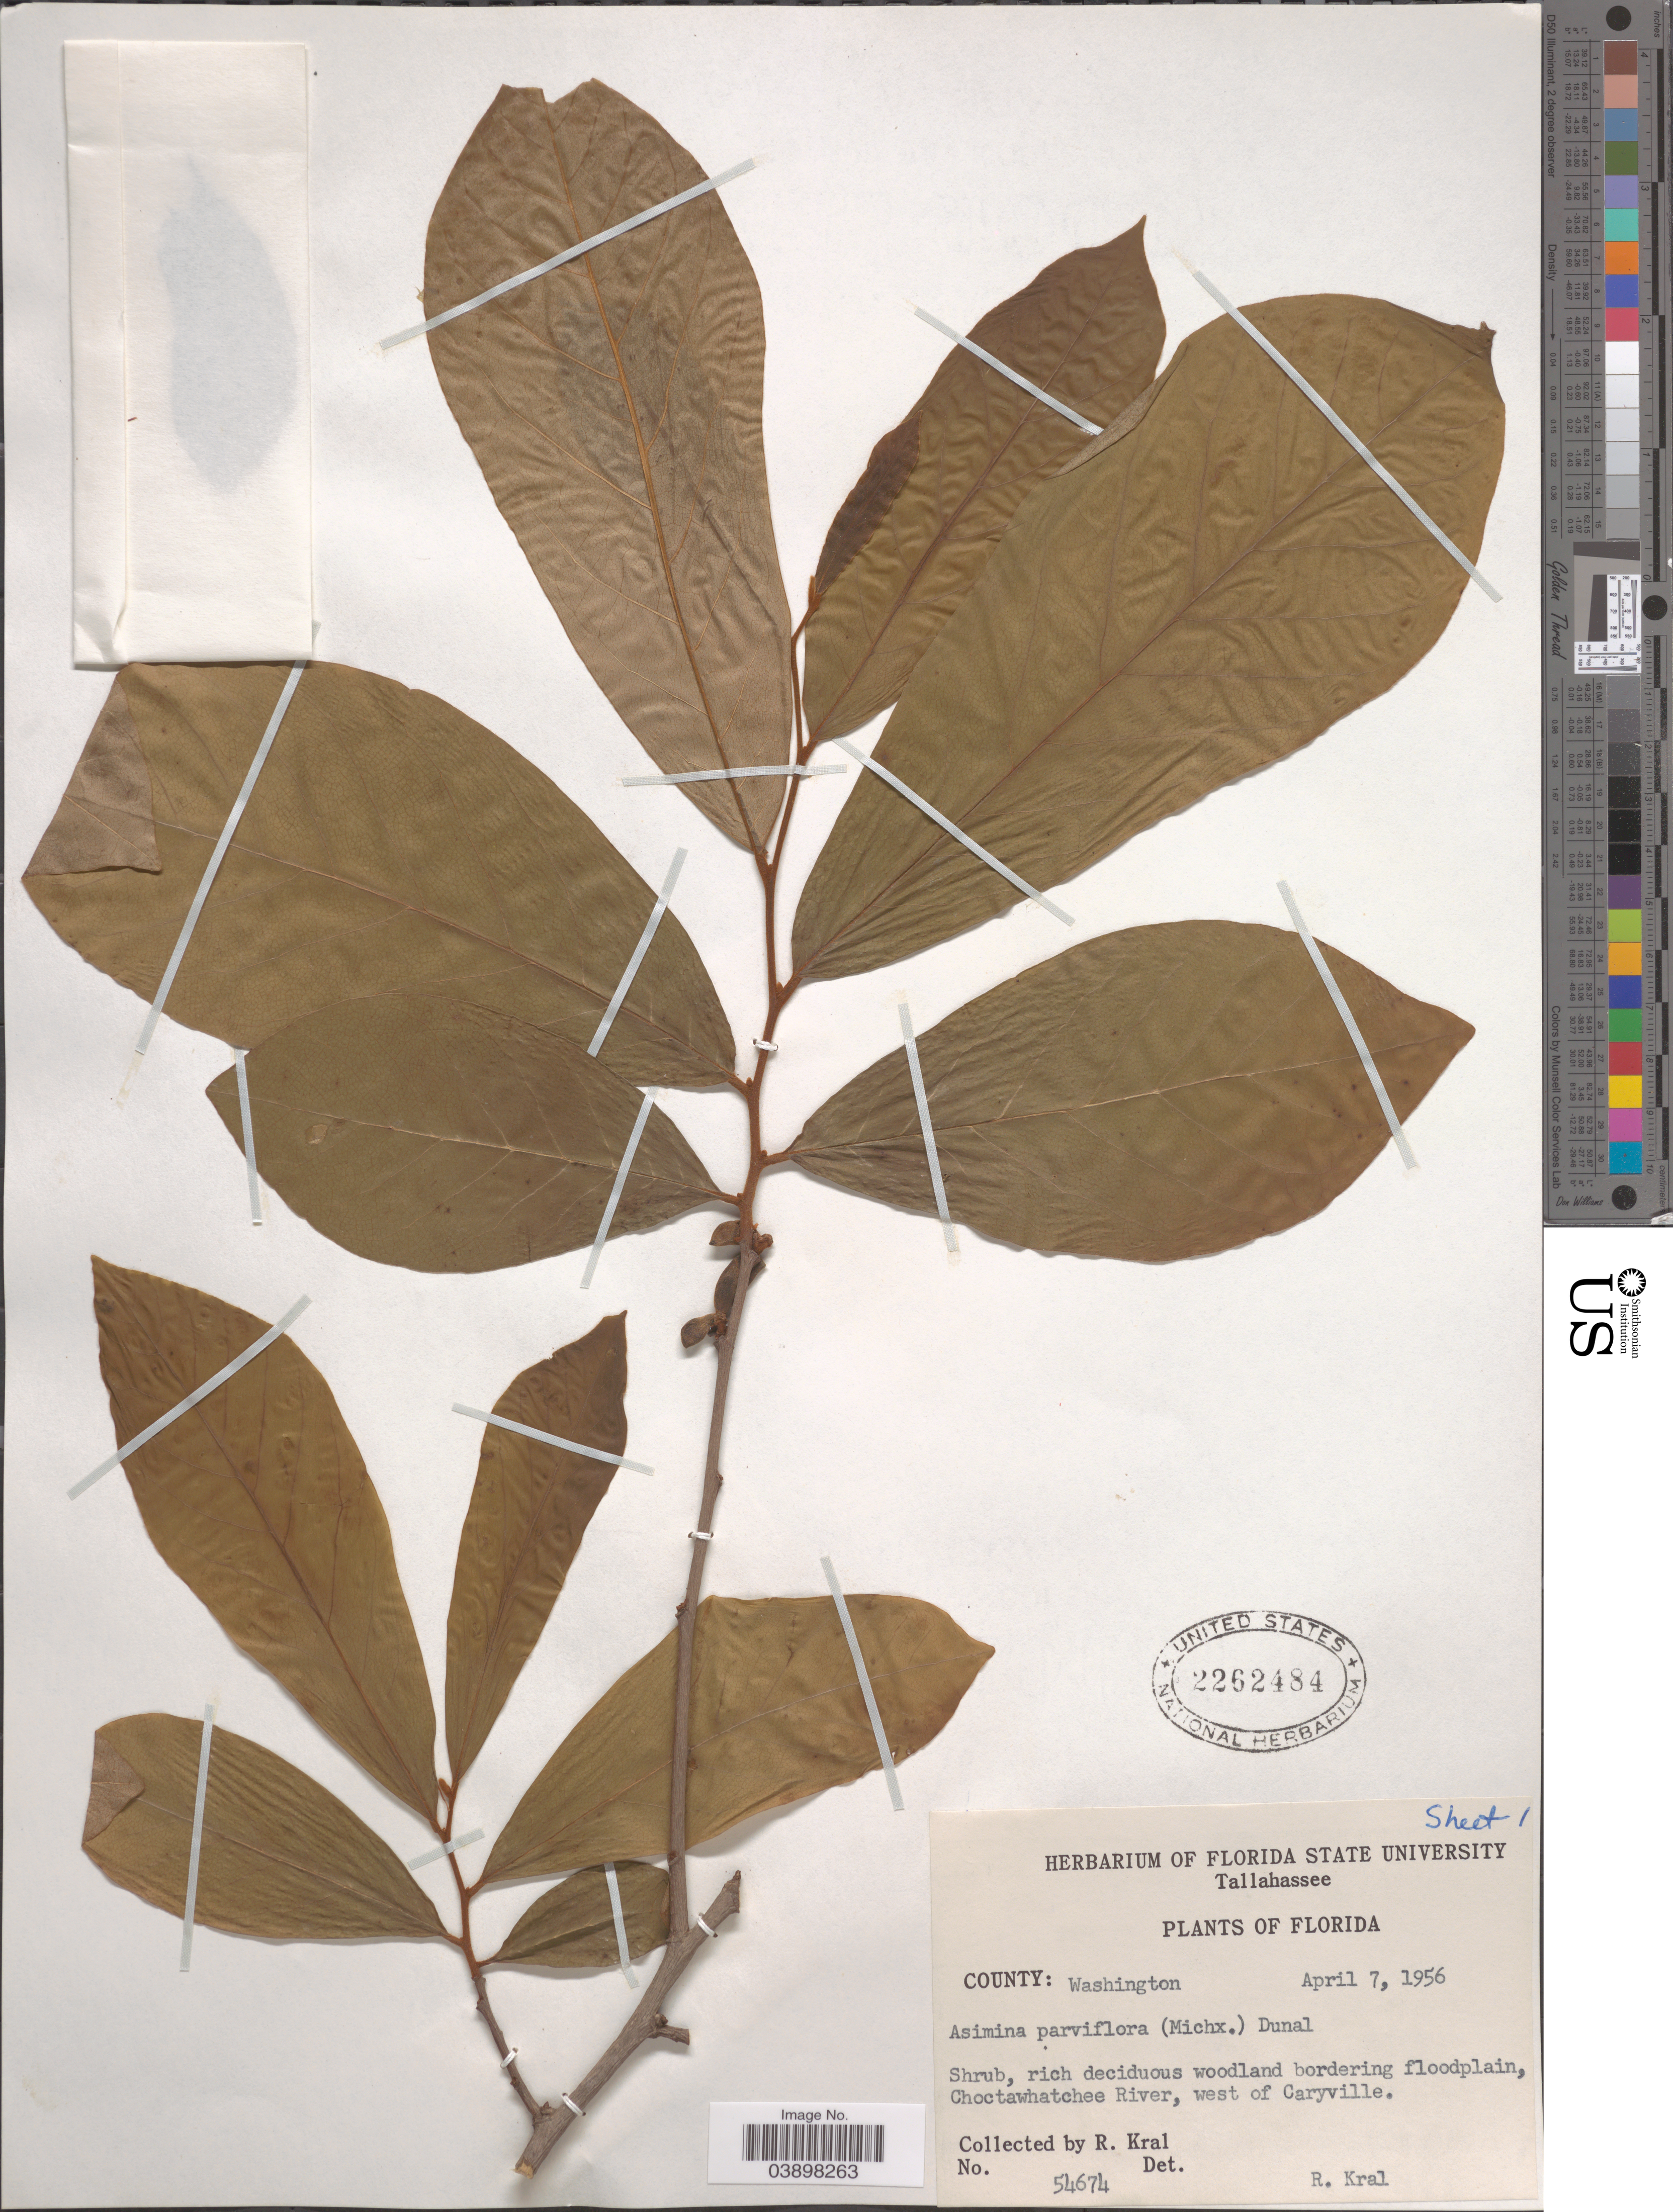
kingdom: Plantae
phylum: Tracheophyta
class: Magnoliopsida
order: Magnoliales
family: Annonaceae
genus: Asimina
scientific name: Asimina parviflora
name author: (Michx.) Dunal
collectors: R. Kral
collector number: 54674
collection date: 1956-04-07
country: United States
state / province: Florida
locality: County: Washington. Bordering floodplain, Choctawhatchee River, west of Caryville.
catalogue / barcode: US 2262484